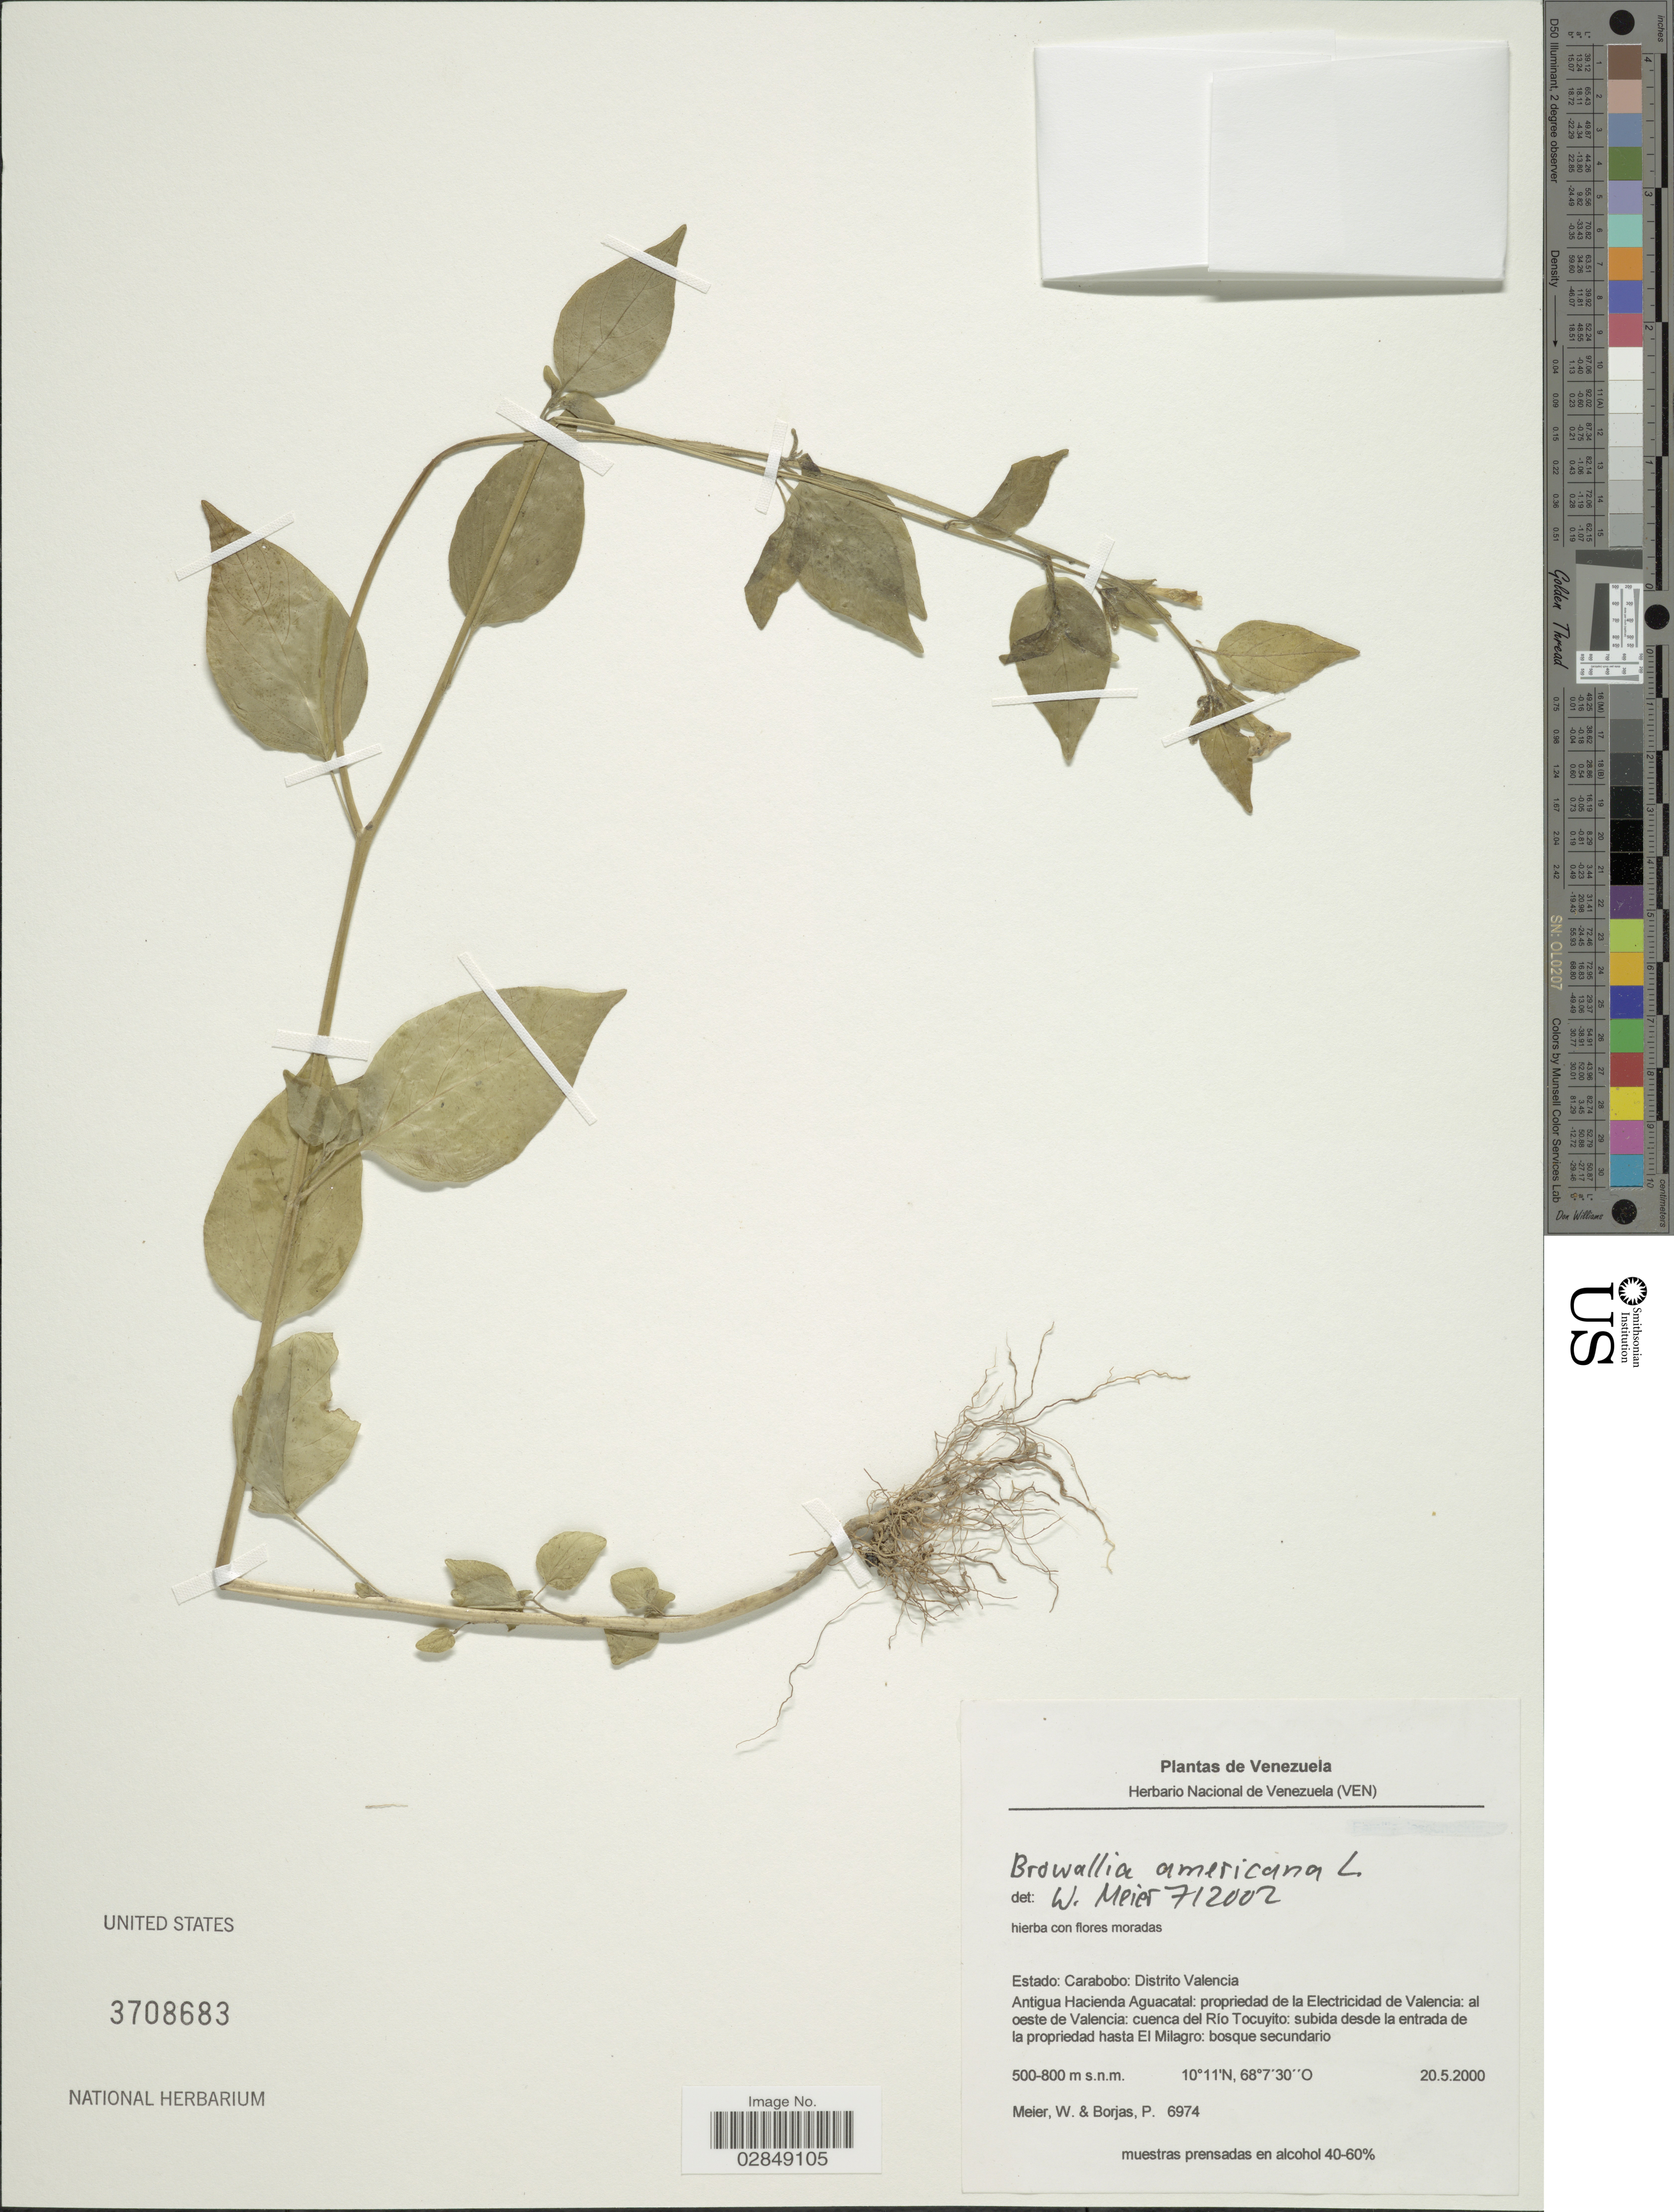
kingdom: Plantae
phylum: Tracheophyta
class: Magnoliopsida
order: Solanales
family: Solanaceae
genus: Browallia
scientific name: Browallia americana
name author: L.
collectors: W. Meier & P. Borjas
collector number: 6974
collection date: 2000-05-20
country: Venezuela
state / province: Carabobo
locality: Distrito Valencia. Antigua Hacienda Aguacatal: propriedad de la Electricidad de Valencia: al oeste de Valencia: cuenca del Río Tocuyito: subida desde la entrada de la propriedad hasta El Milagro.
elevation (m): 500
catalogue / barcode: US 3708683